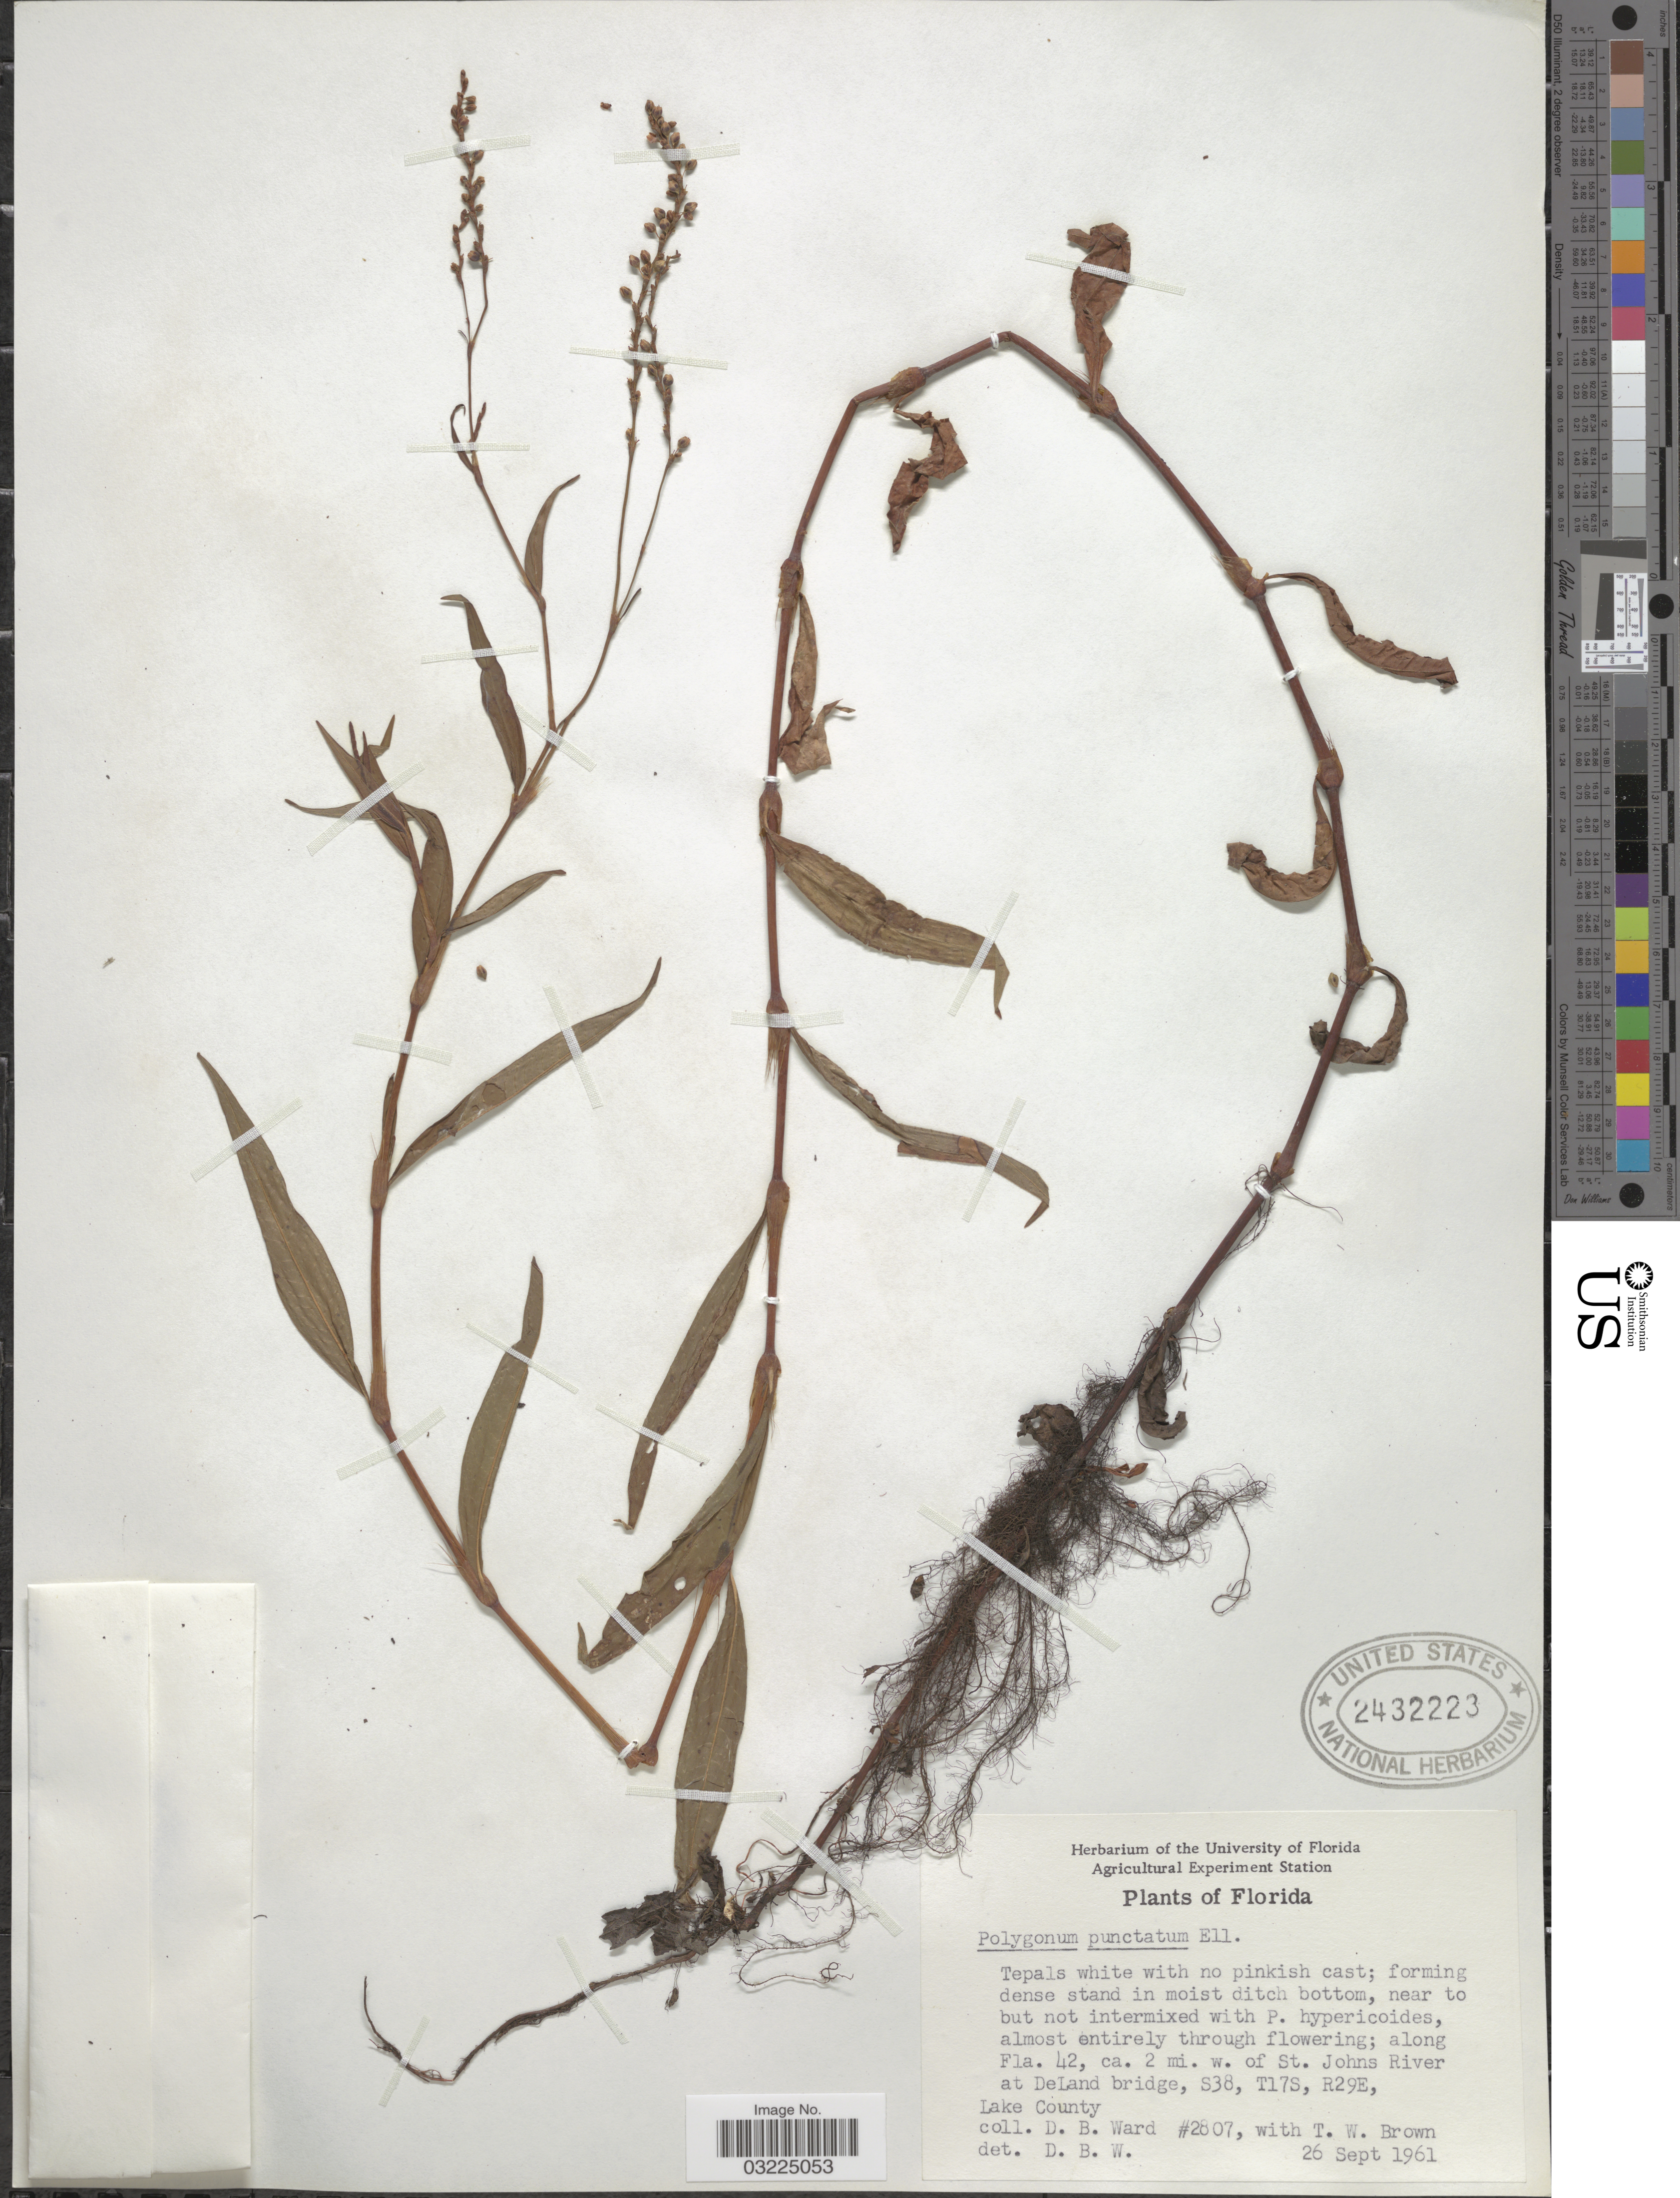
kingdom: Plantae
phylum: Tracheophyta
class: Magnoliopsida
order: Caryophyllales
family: Polygonaceae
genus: Persicaria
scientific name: Persicaria punctata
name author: (Elliott) Small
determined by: Atha, D. E.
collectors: D. B. Ward & T. Brown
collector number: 2807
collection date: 1961-09-26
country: United States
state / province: Florida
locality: Along Fla. 42, ca. 2 mi. w. of St. Johns River at Deland bridge, S38, T17S, R29E, Lake County.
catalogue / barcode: US 2432223